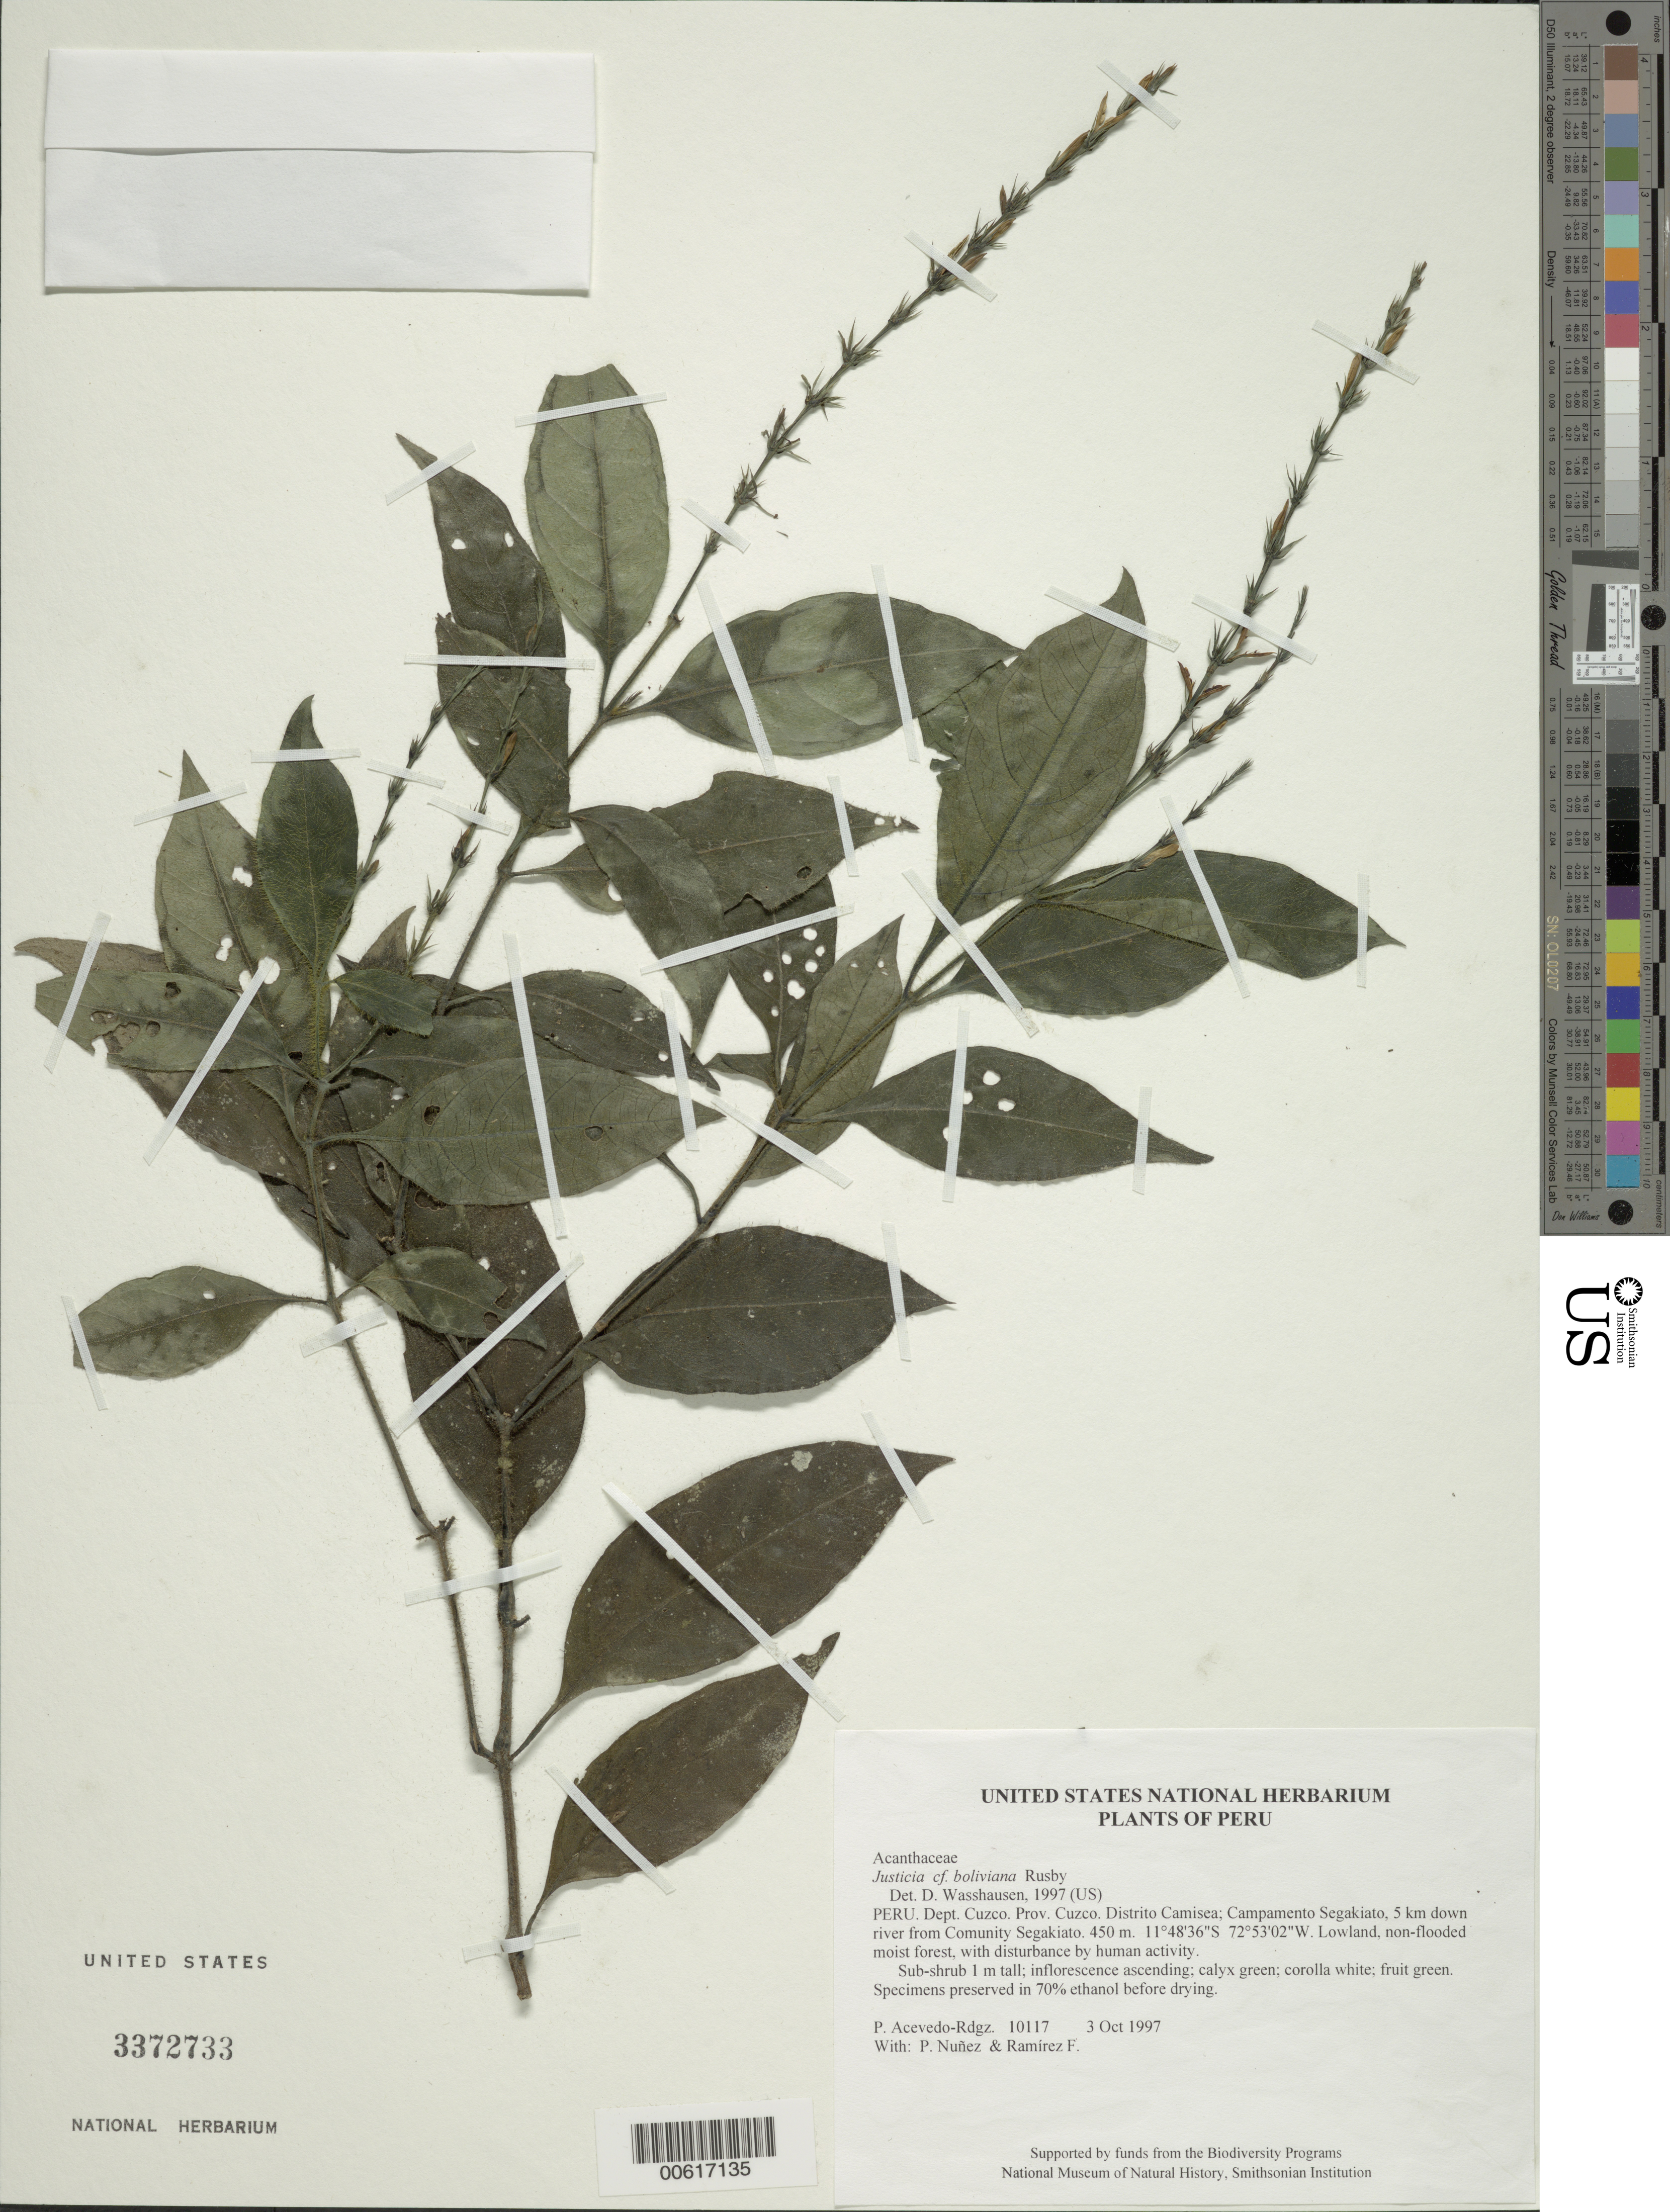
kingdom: Plantae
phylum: Tracheophyta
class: Magnoliopsida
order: Lamiales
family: Acanthaceae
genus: Justicia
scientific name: Justicia boliviana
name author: Rusby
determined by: Wasshausen, Dieter C., (BOT), Smithsonian Institution - National Museum of Natural History (UNITED STATES)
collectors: P. Acevedo-Rodr., P. Nuñez V. & F. Ramirez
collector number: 10117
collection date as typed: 03 Oct 1997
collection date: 1997-10-03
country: Peru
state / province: Cusco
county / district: Cusco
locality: Distrito Camisea; Campamento Segakiato, 5 km down river from Comunity Segakiato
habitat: Lowland, non-flooded moist forest, with disturbance by human activity.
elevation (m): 450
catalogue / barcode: US 3372733